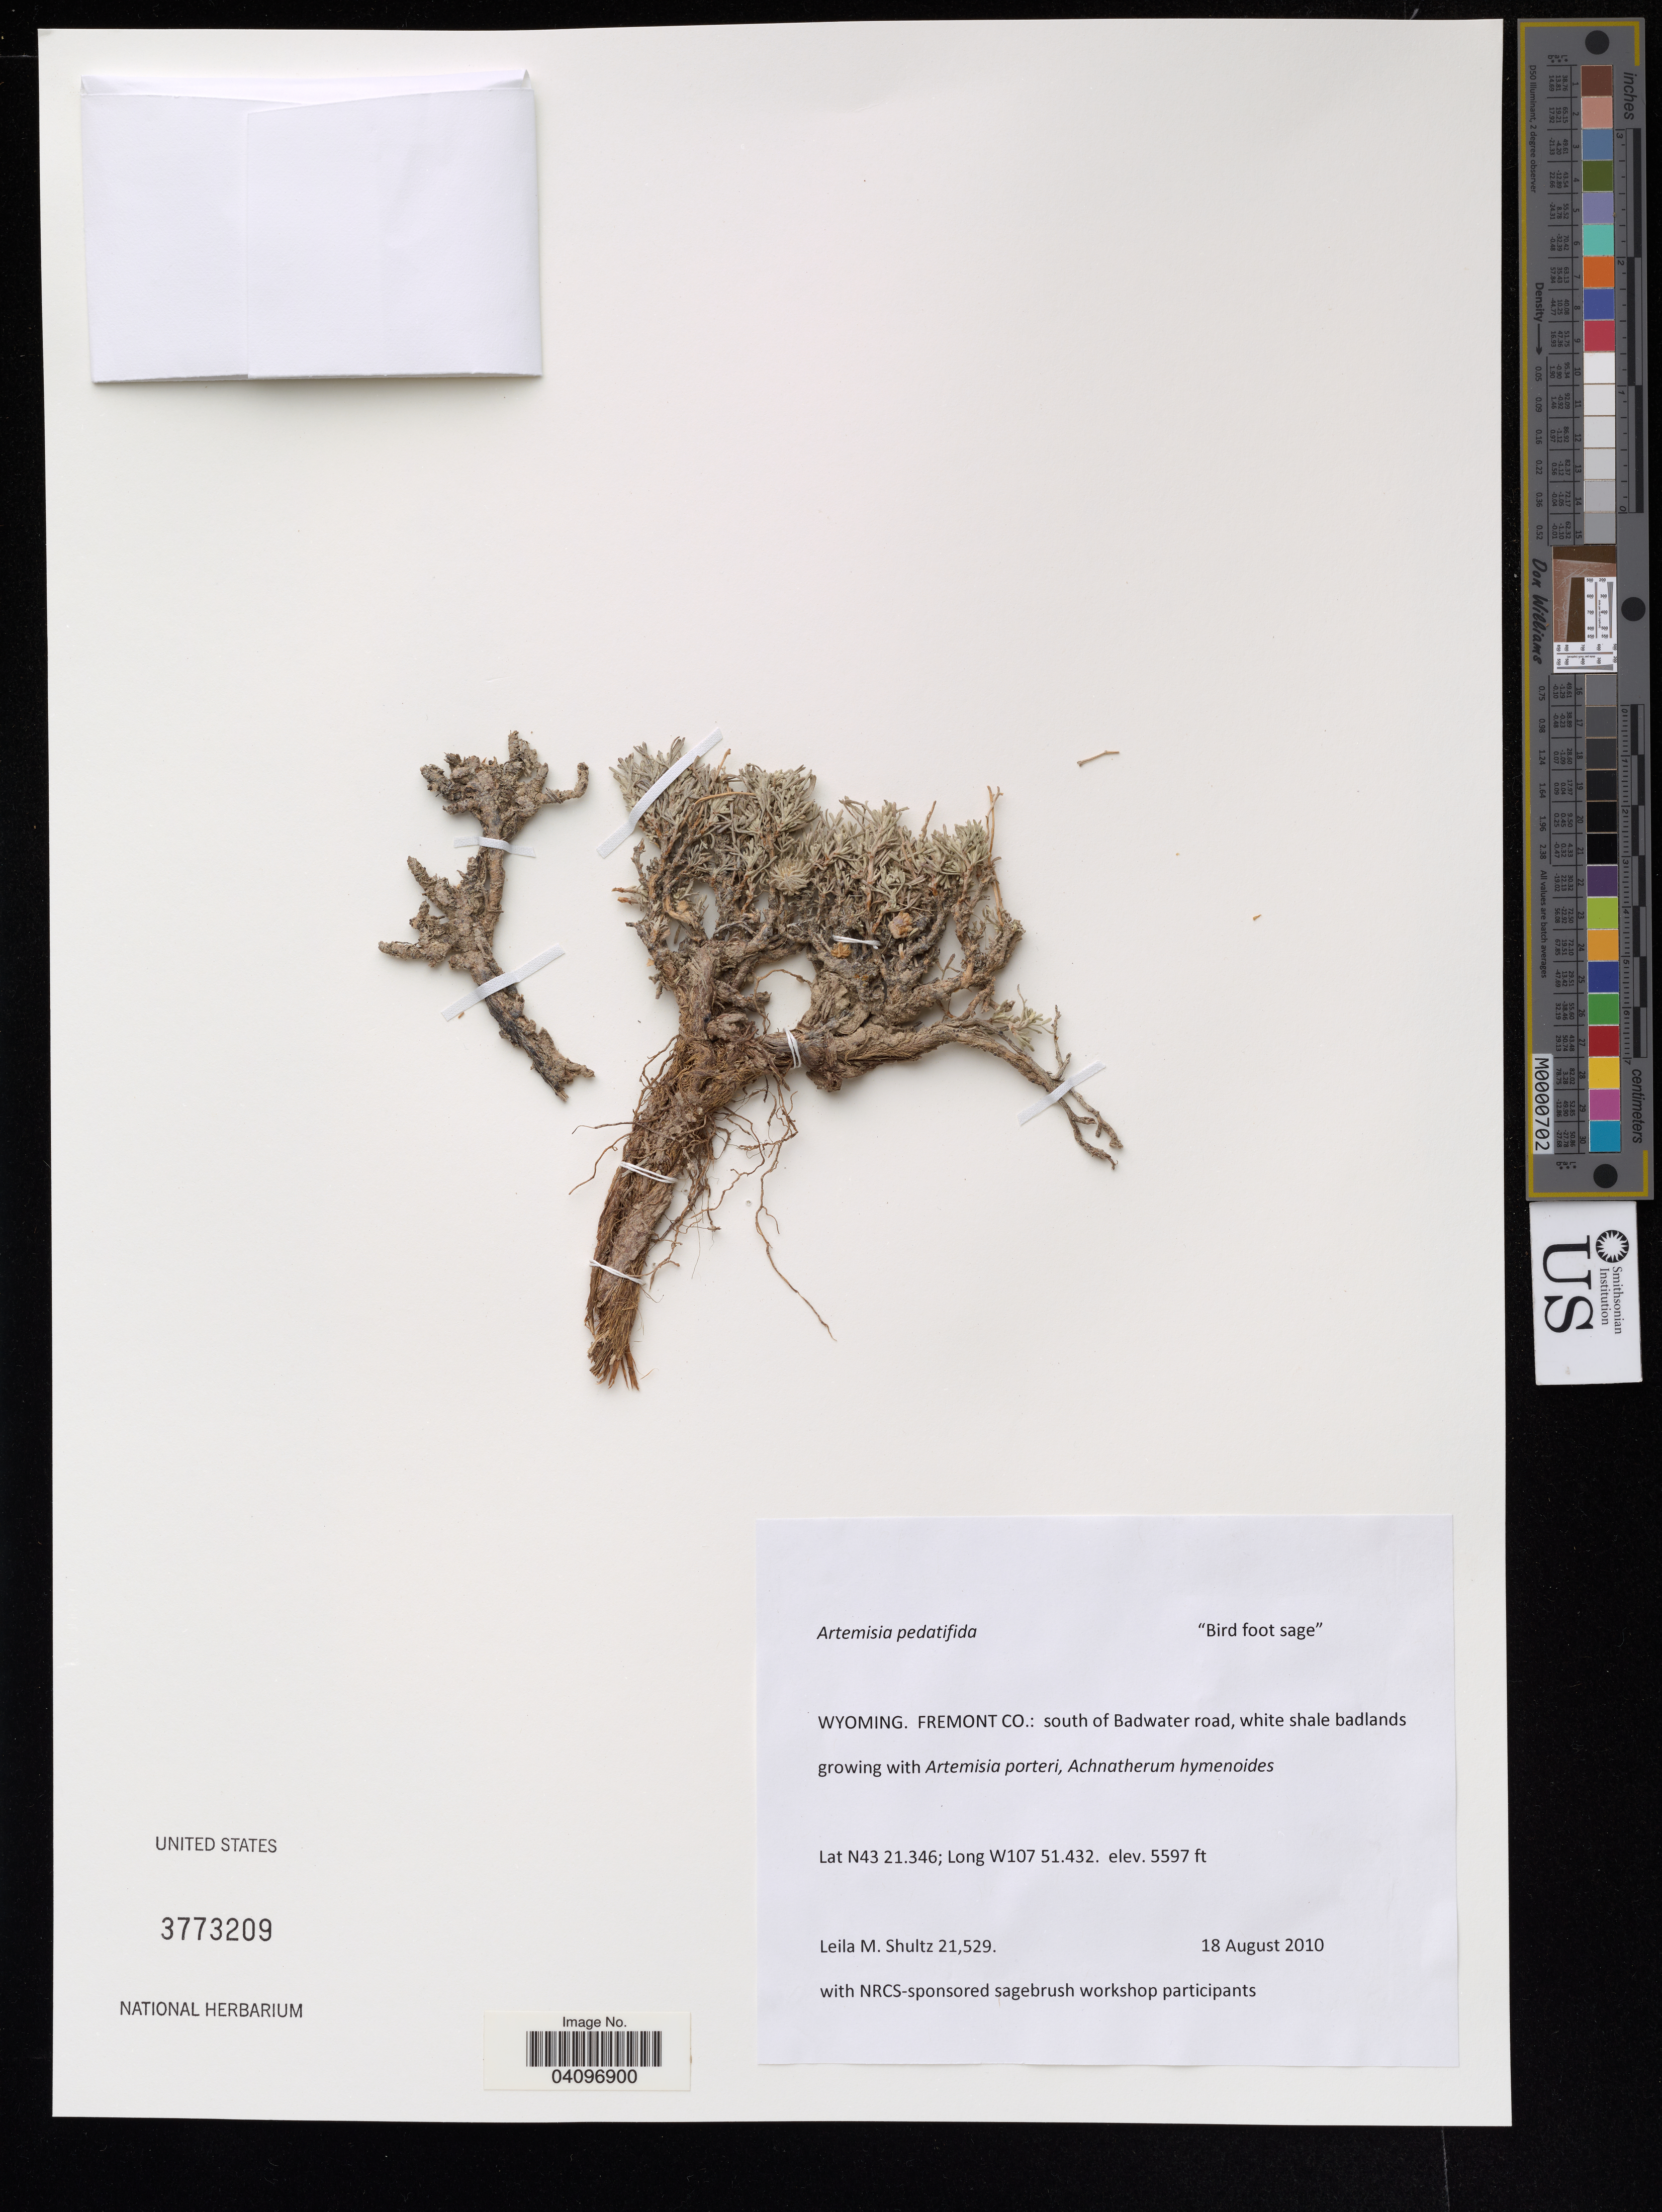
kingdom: Plantae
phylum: Tracheophyta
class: Magnoliopsida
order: Asterales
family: Asteraceae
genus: Artemisia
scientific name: Artemisia pedatifida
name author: Nutt.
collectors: L. Schultz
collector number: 21,529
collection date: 2010-08-18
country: United States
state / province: Wyoming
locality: Fremont Co.: south of Badwater road, white shale badlands.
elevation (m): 1706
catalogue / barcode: US 3773209